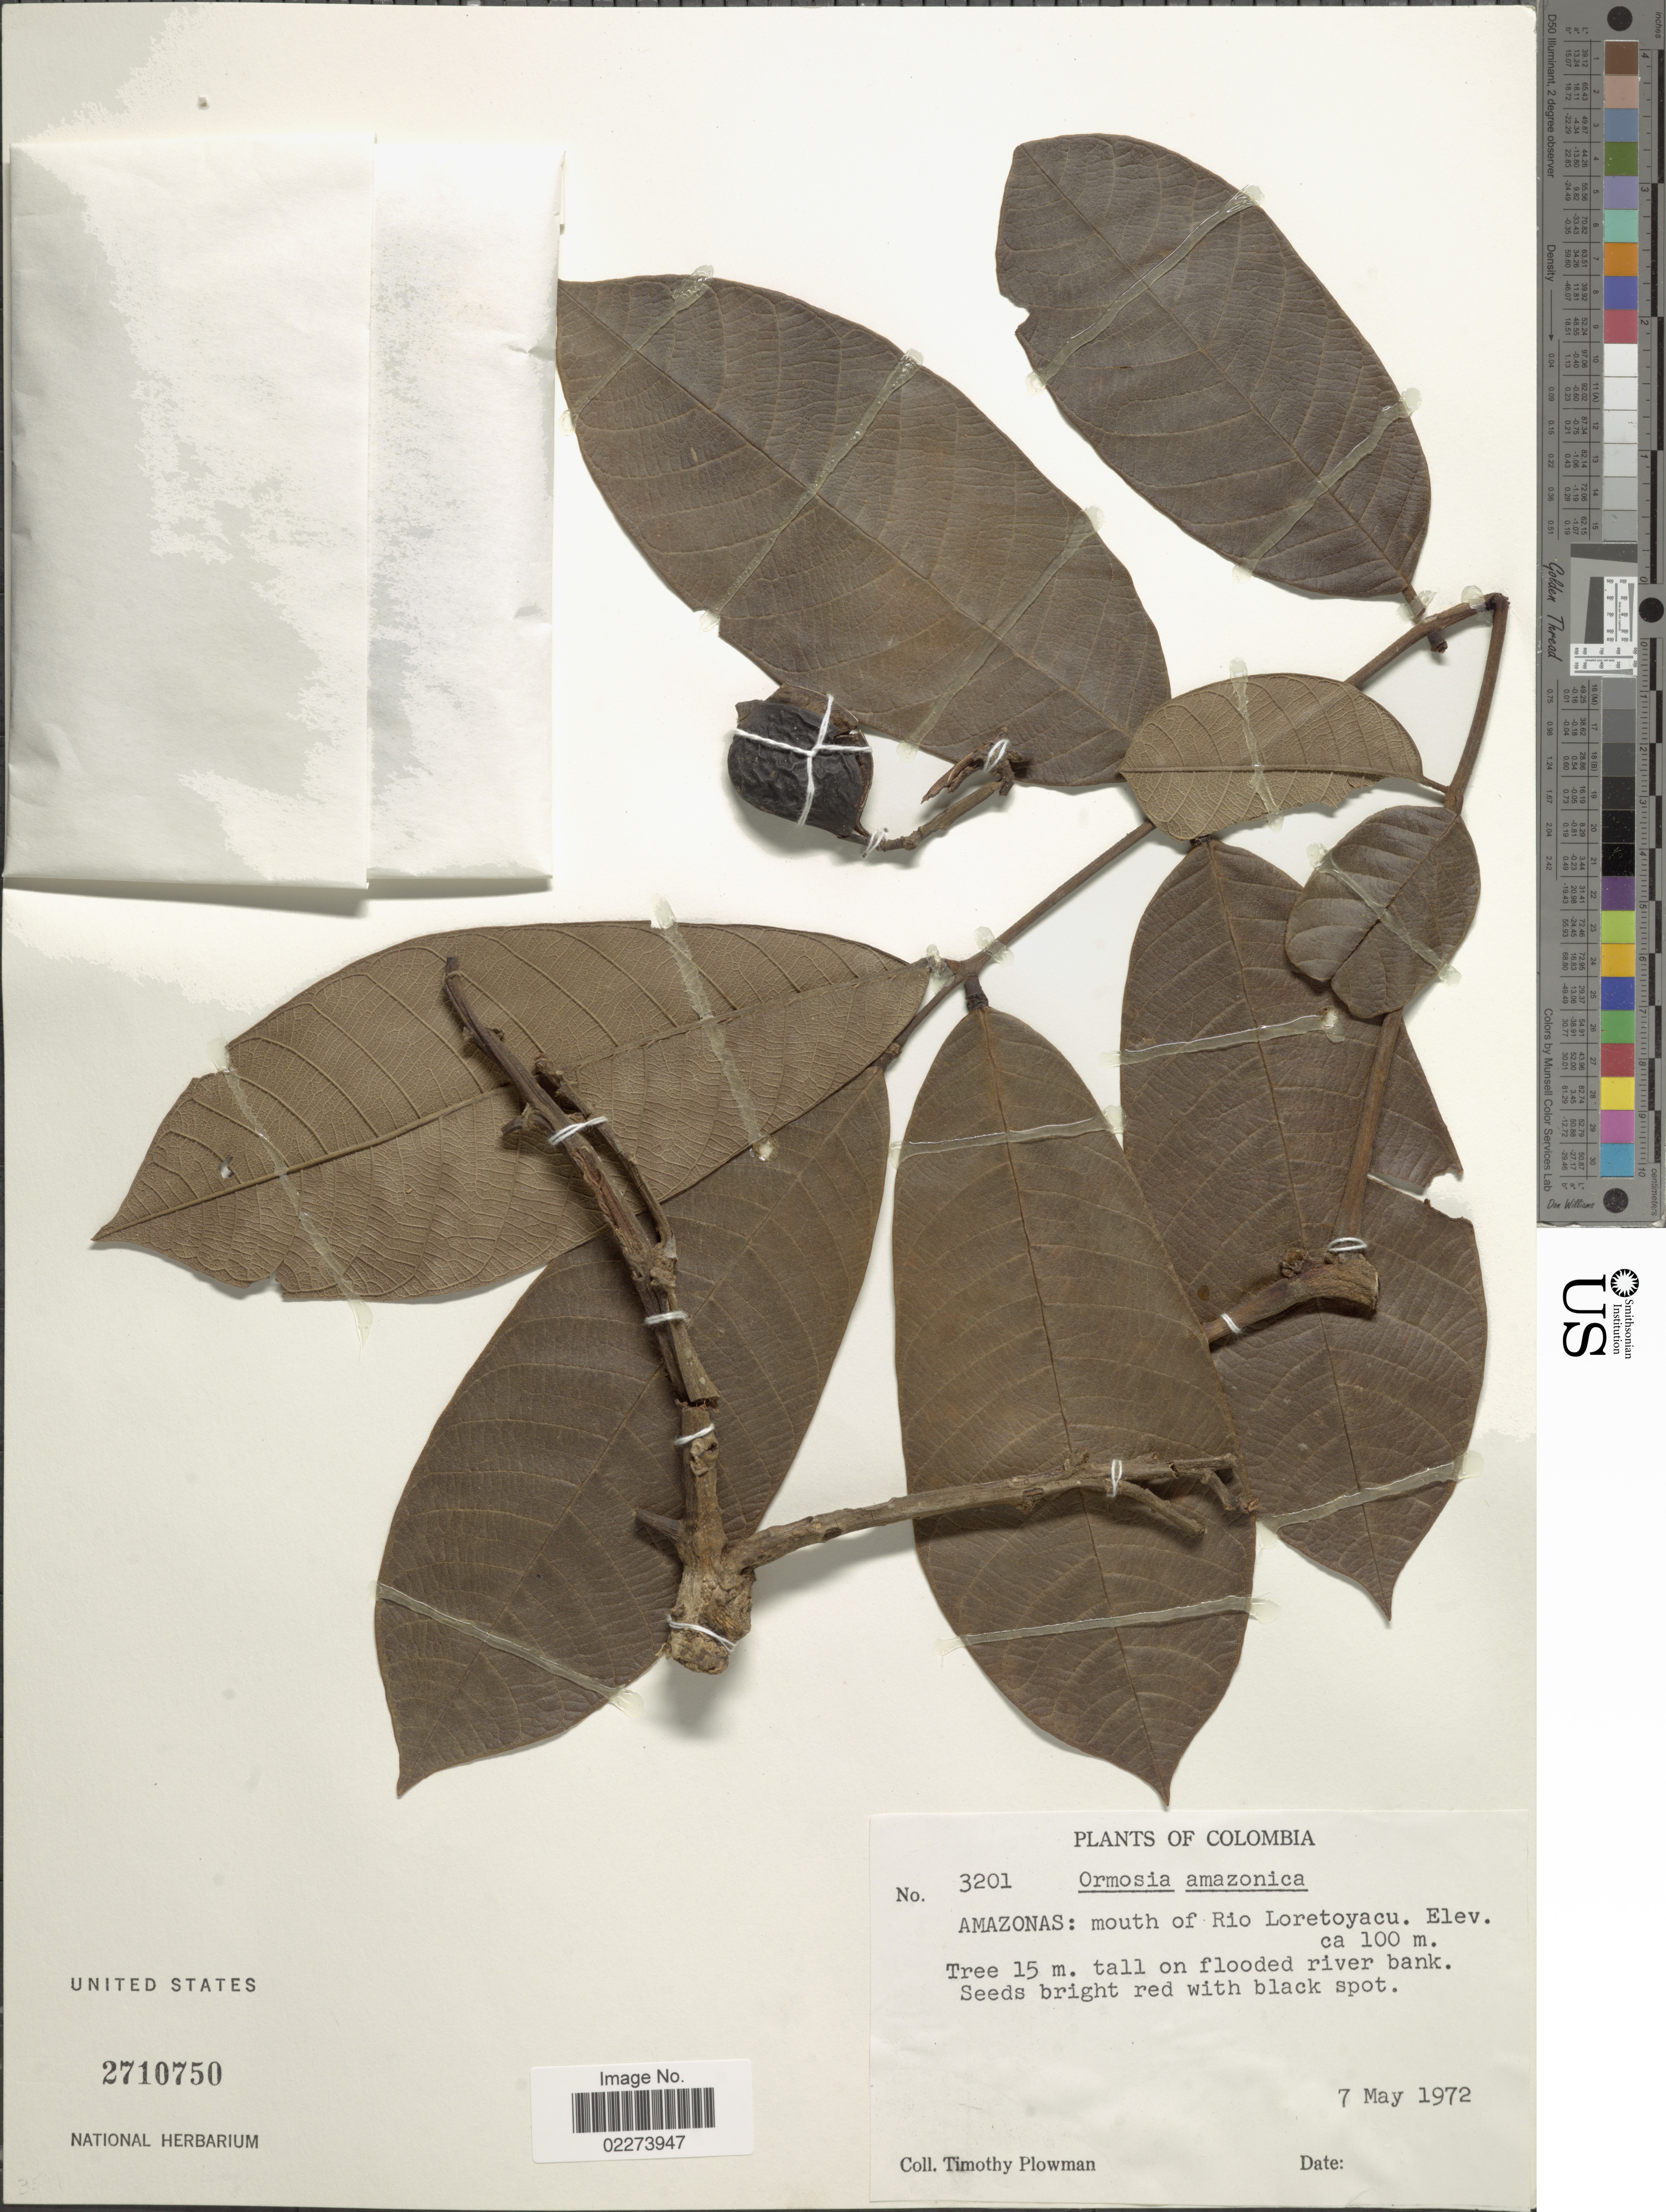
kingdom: Plantae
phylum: Tracheophyta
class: Magnoliopsida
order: Fabales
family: Fabaceae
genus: Ormosia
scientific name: Ormosia amazonica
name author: Ducke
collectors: T. Plowman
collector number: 3201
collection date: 1972-05-07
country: Colombia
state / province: Amazônas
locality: Amazonas: mouth of Rio Loretoyacu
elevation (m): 100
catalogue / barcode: US 2710750